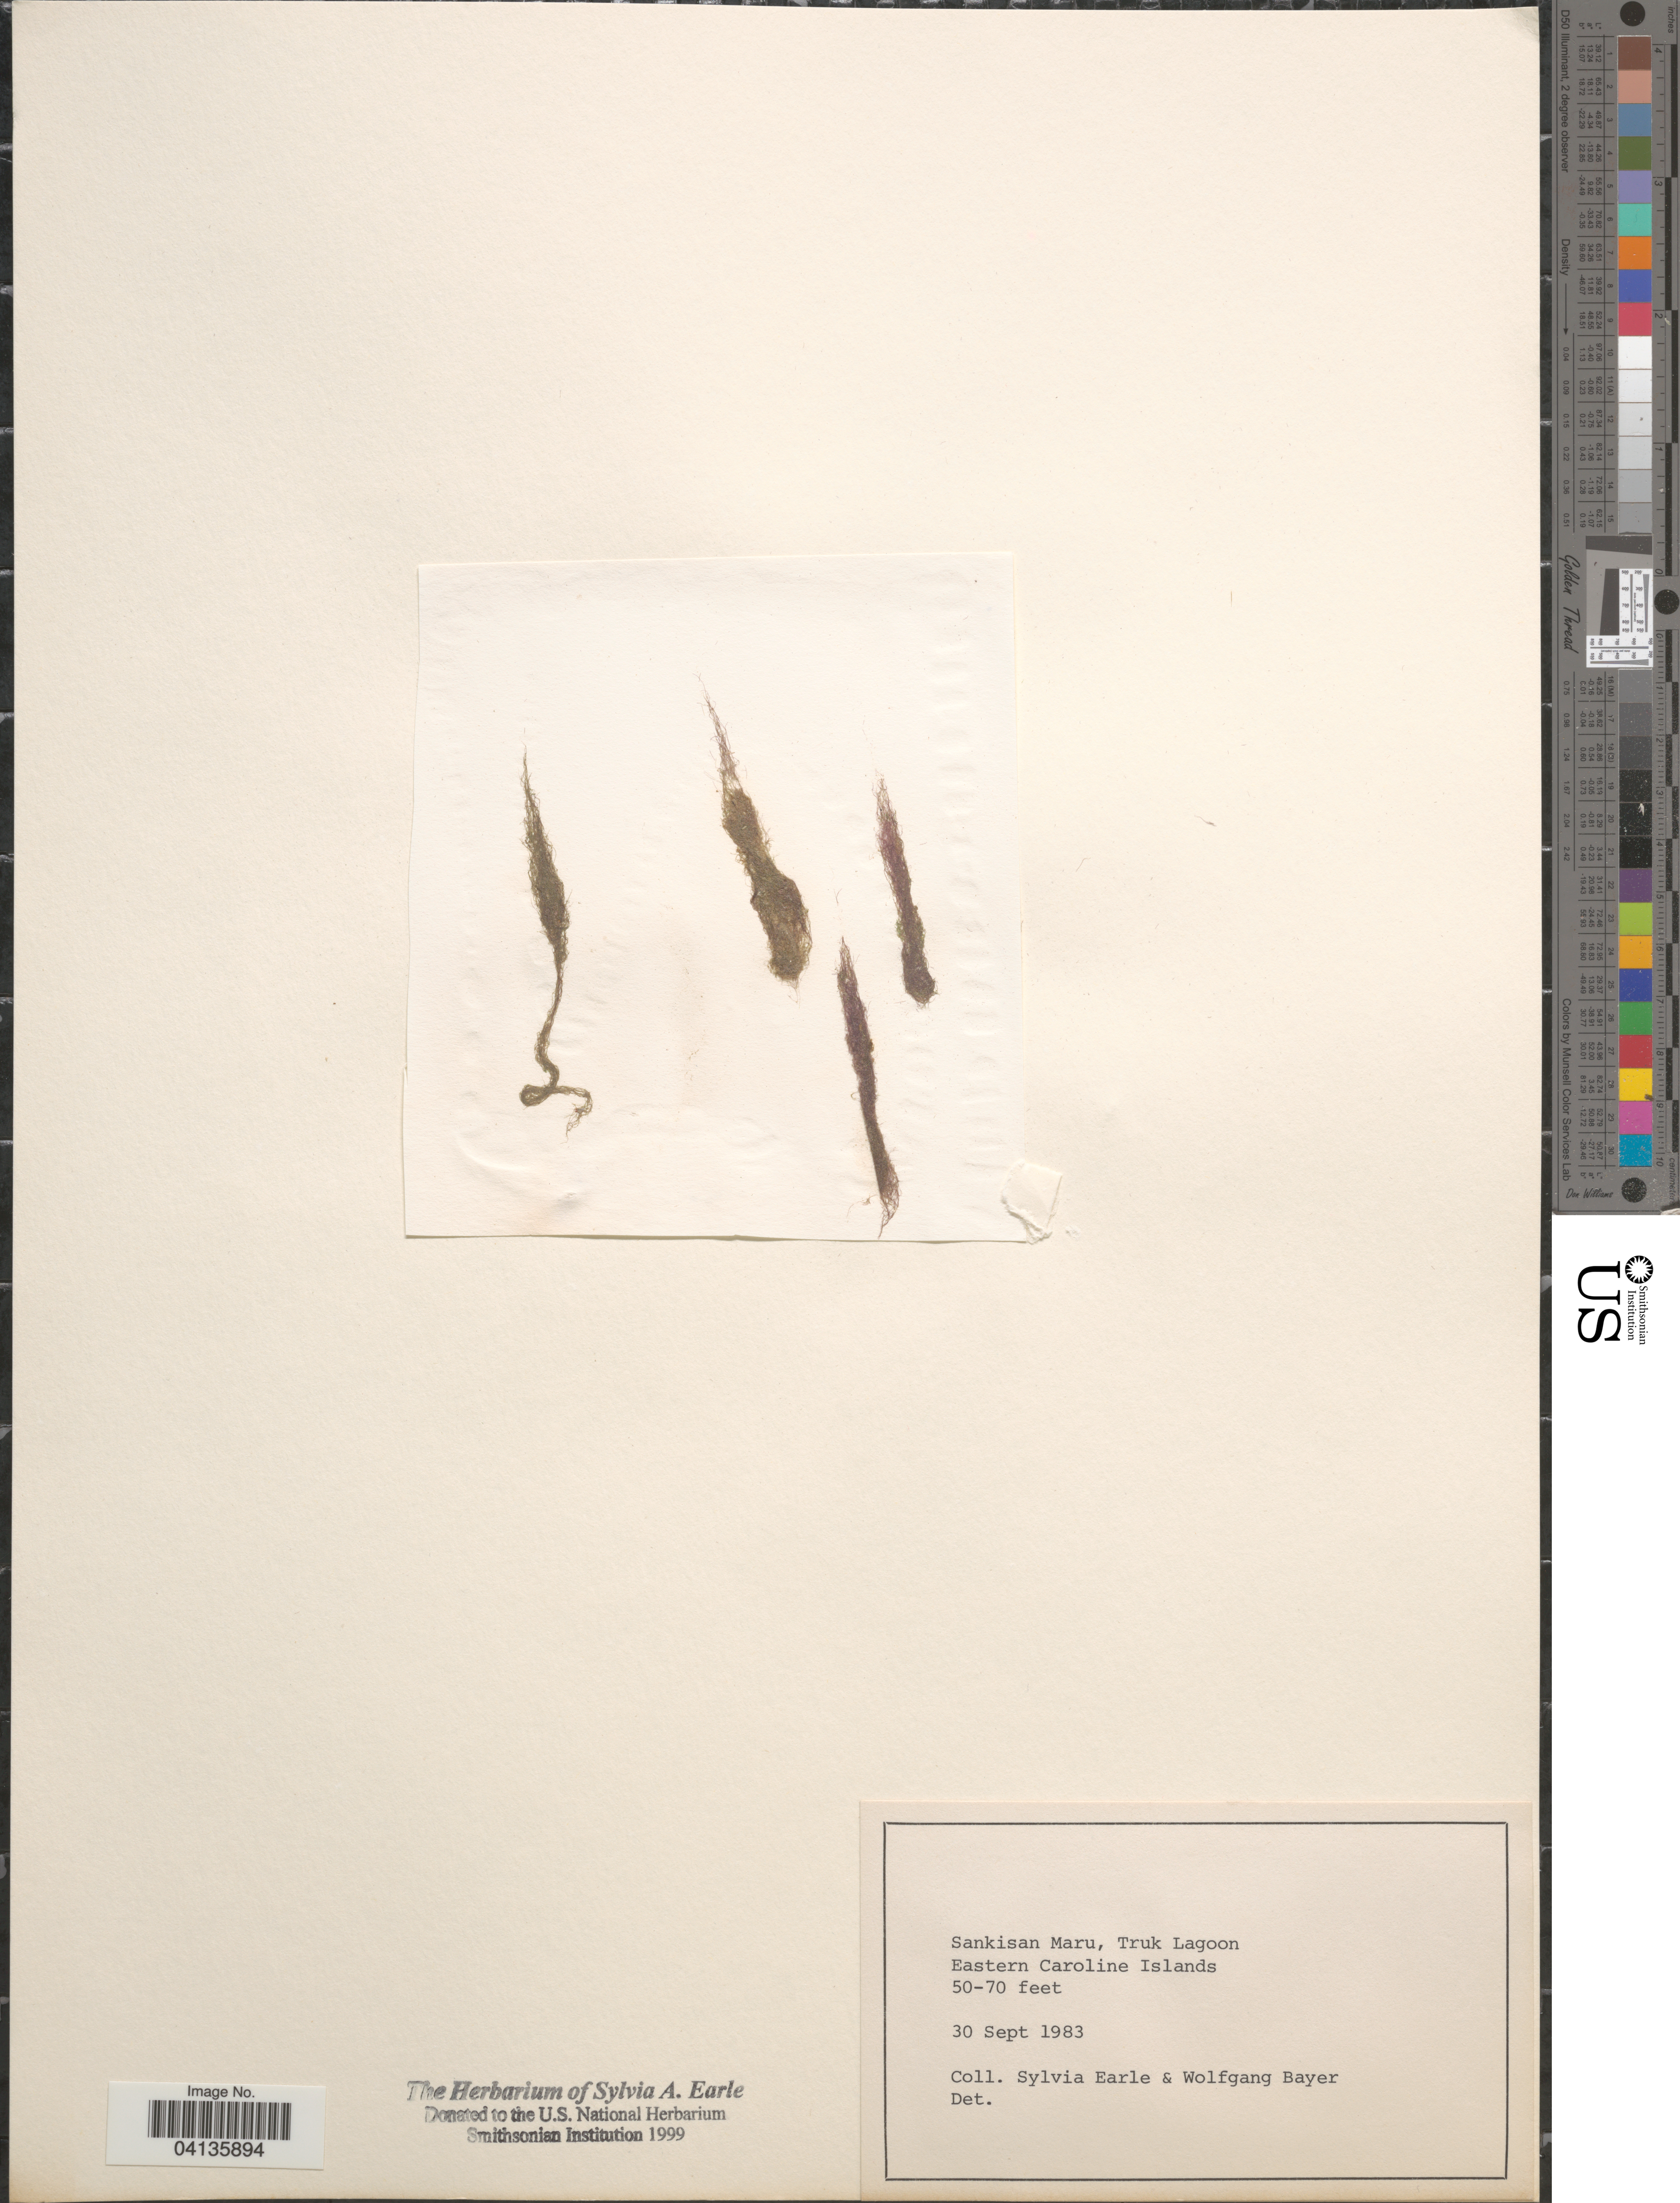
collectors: S. A. Earle & W. Bayer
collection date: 1983-09-30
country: Micronesia, Federated States of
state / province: Truk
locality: Sankisan Maru, Truk Lagoon. Eastern Caroline Islands.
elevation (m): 15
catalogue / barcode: US 238726